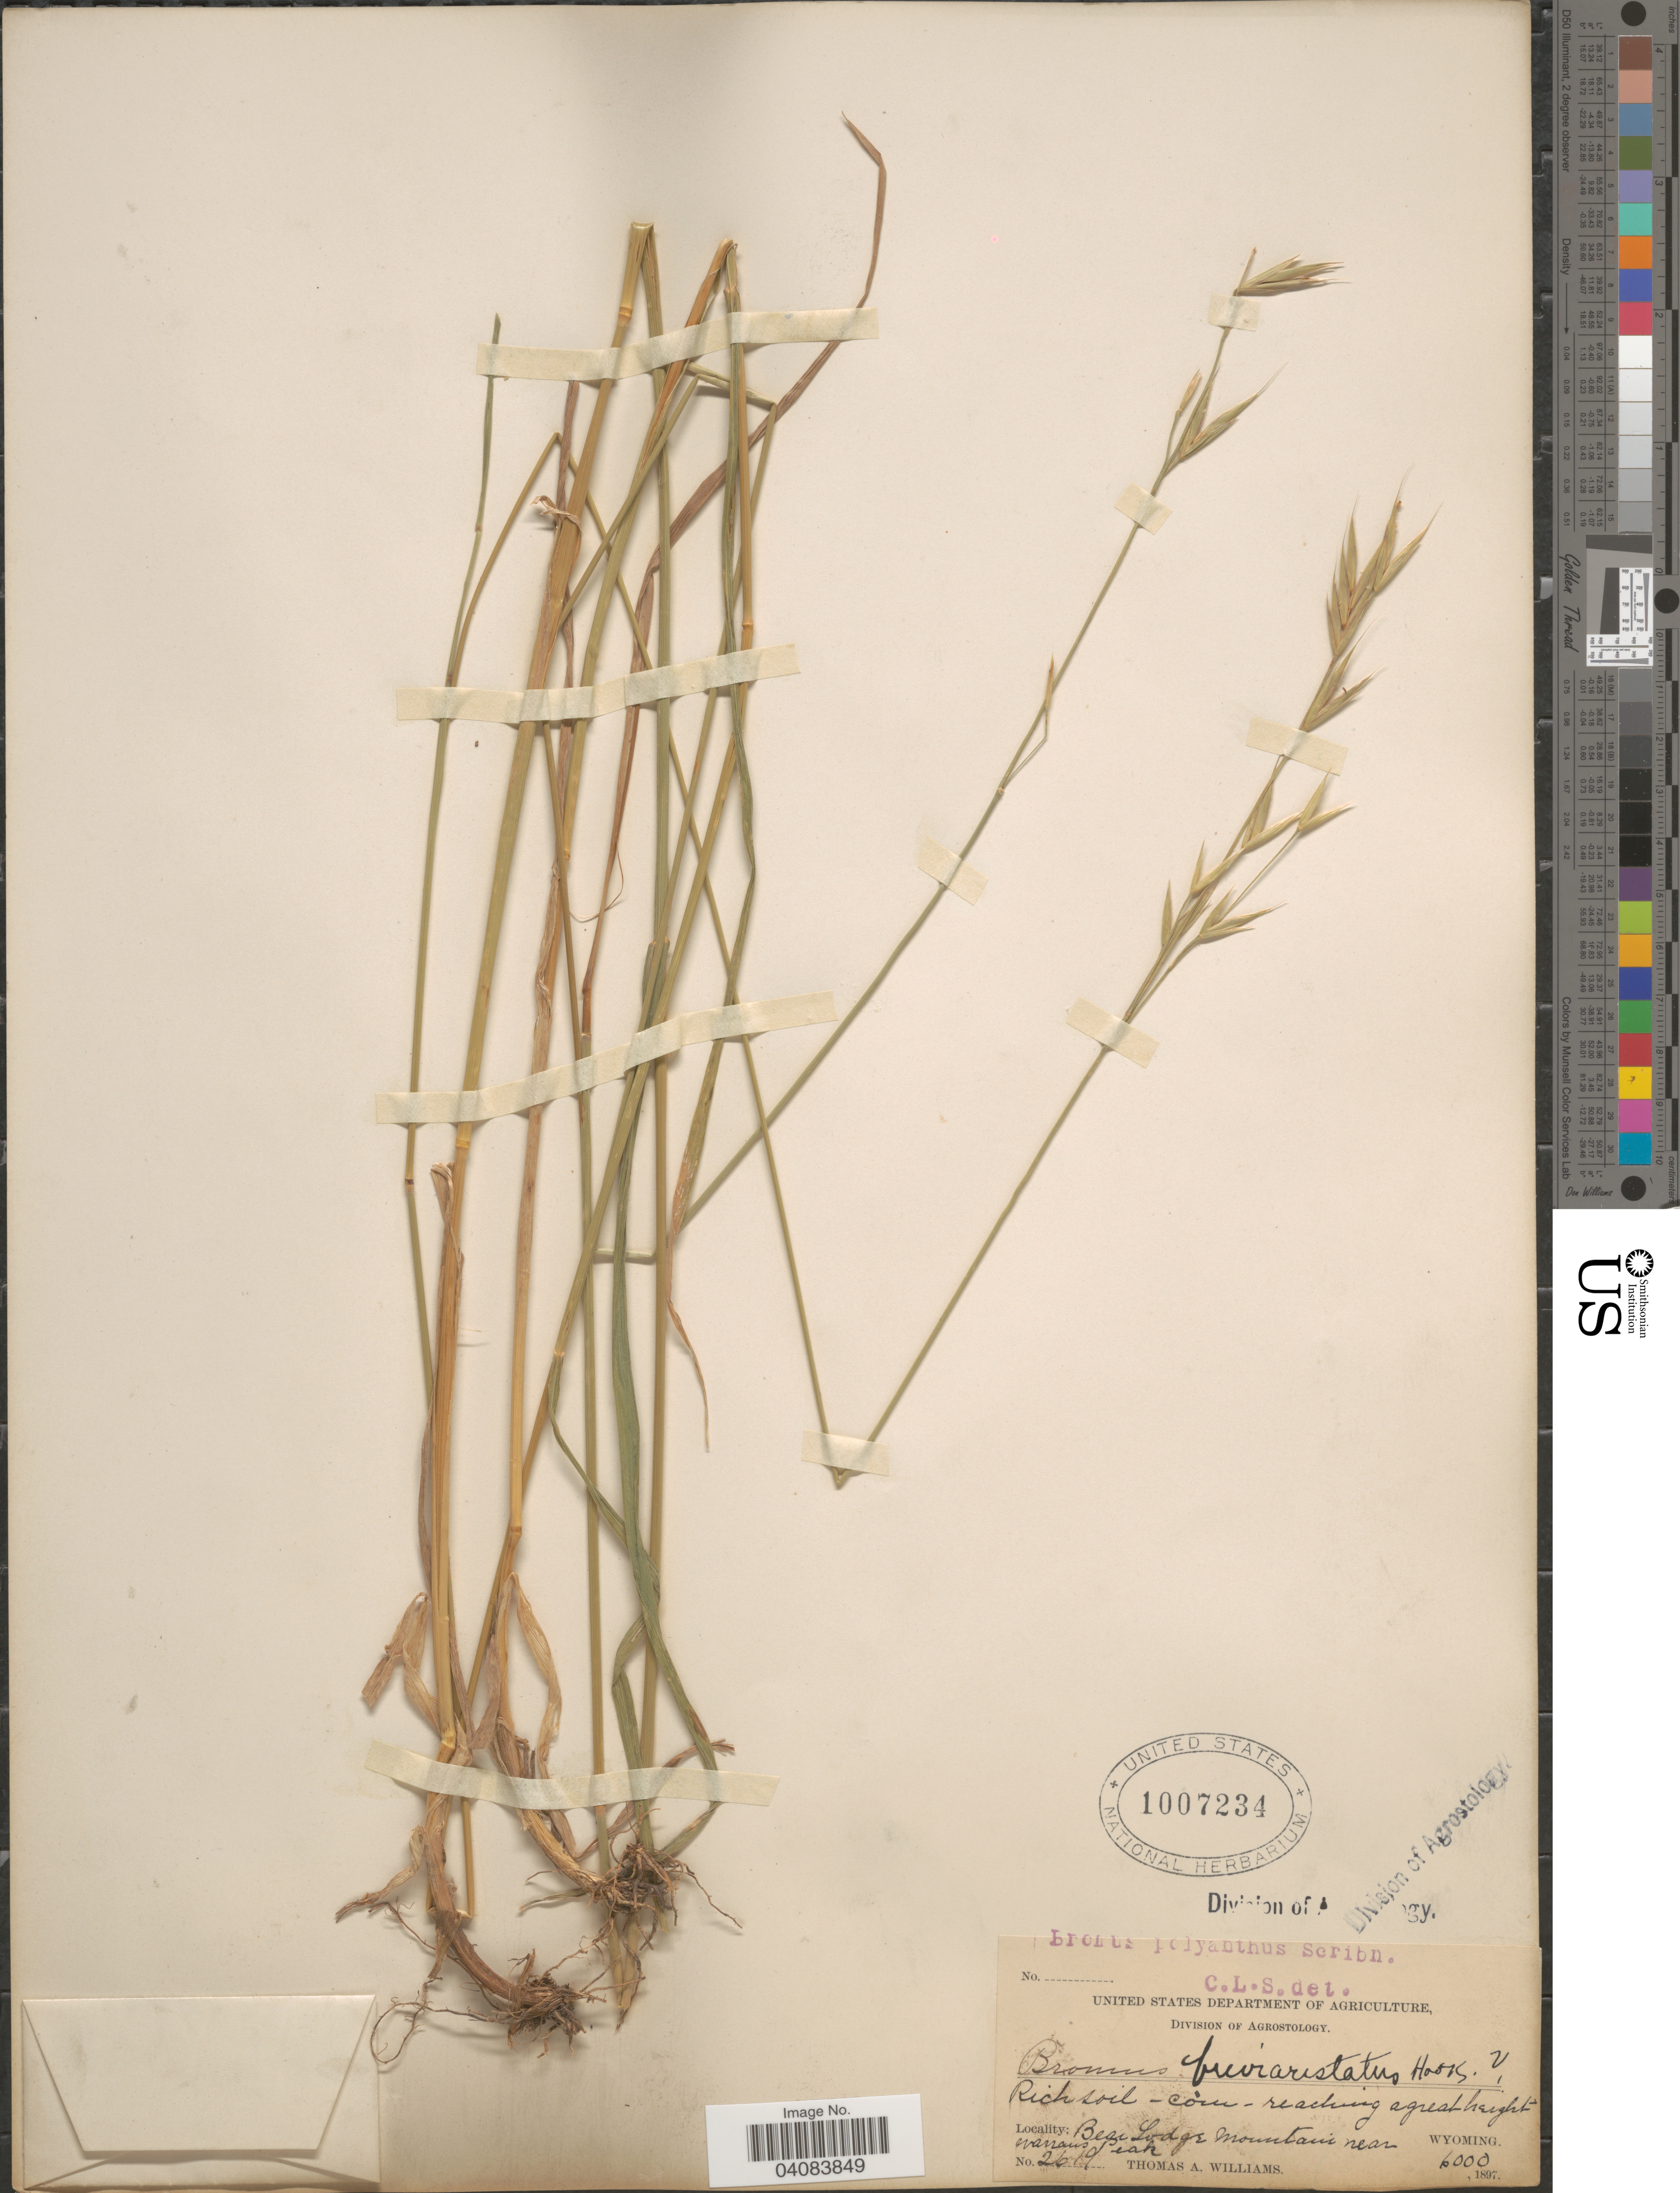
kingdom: Plantae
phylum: Tracheophyta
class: Liliopsida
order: Poales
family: Poaceae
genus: Bromus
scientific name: Bromus polyanthus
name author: Scribn. ex Shear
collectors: T. A. Williams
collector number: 2619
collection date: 1897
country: United States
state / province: Wyoming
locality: Bear Lodge Mountain near Warrans Peak.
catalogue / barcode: US 1007234